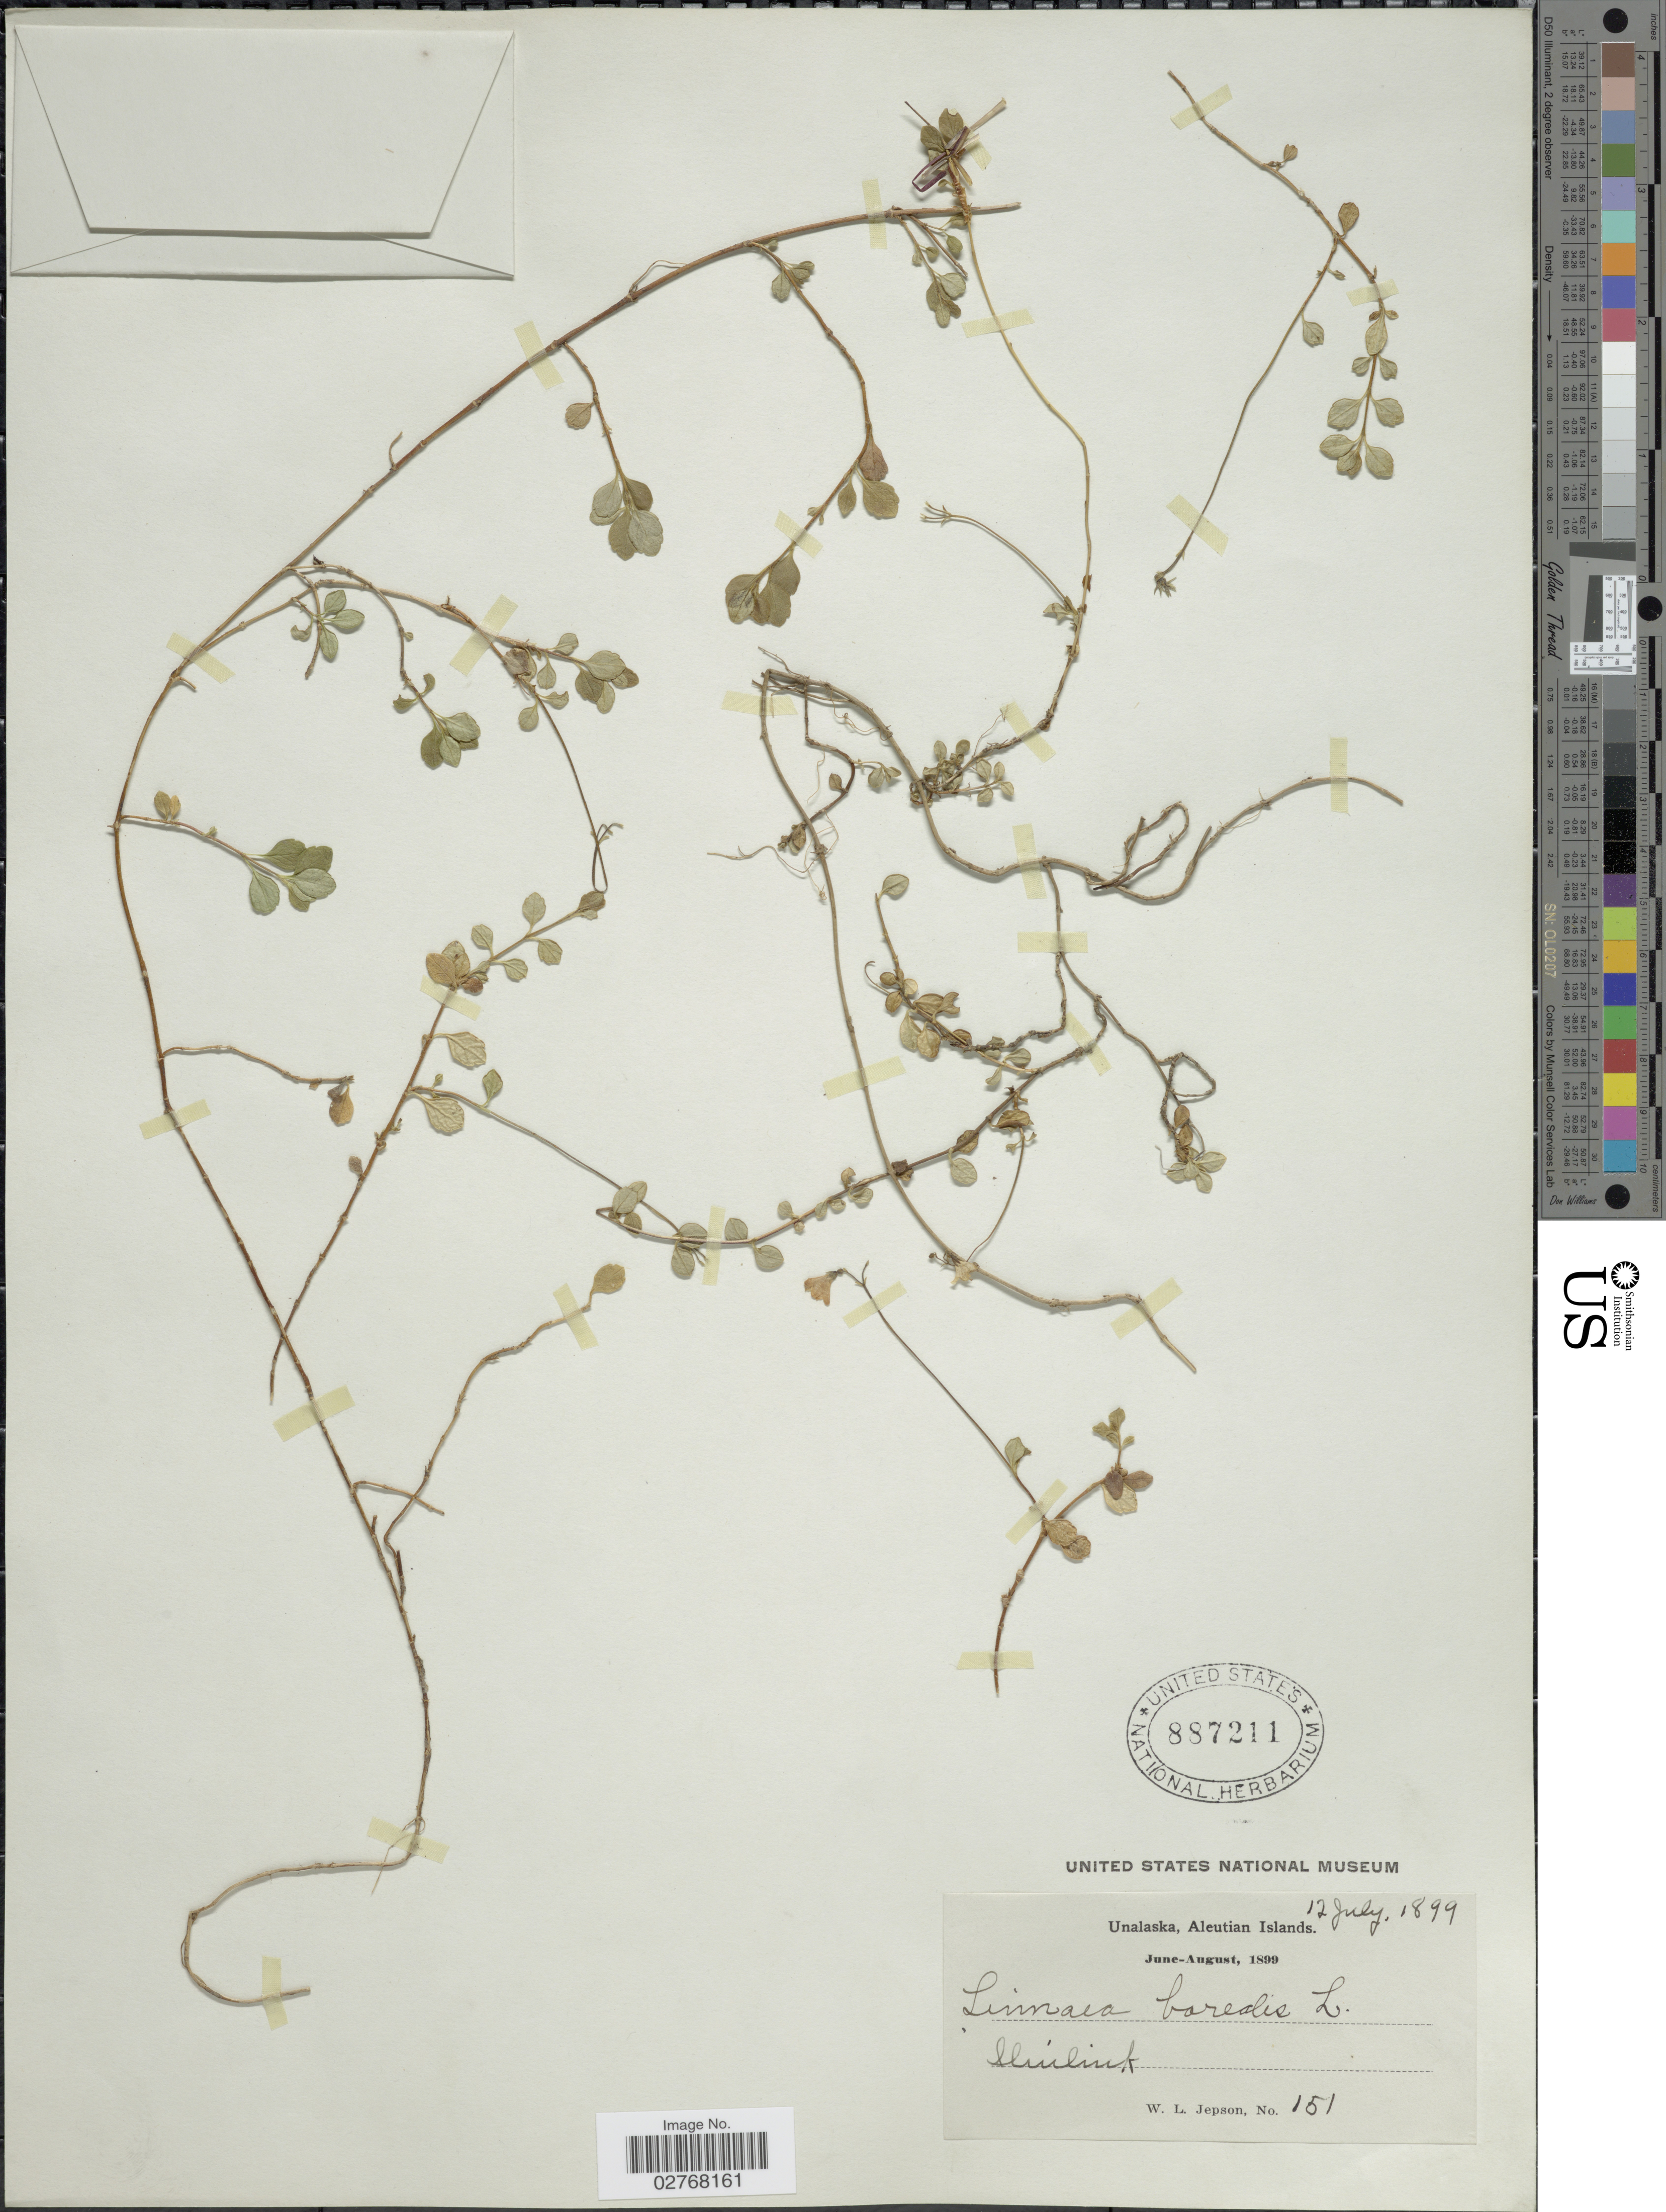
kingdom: Plantae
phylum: Tracheophyta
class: Magnoliopsida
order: Dipsacales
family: Caprifoliaceae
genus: Linnaea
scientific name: Linnaea borealis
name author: L.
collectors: W. L. Jepson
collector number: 151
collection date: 1899-07-12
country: United States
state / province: Alaska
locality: Unalaska, Aleutian Islands. Iliuliuk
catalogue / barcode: US 887211